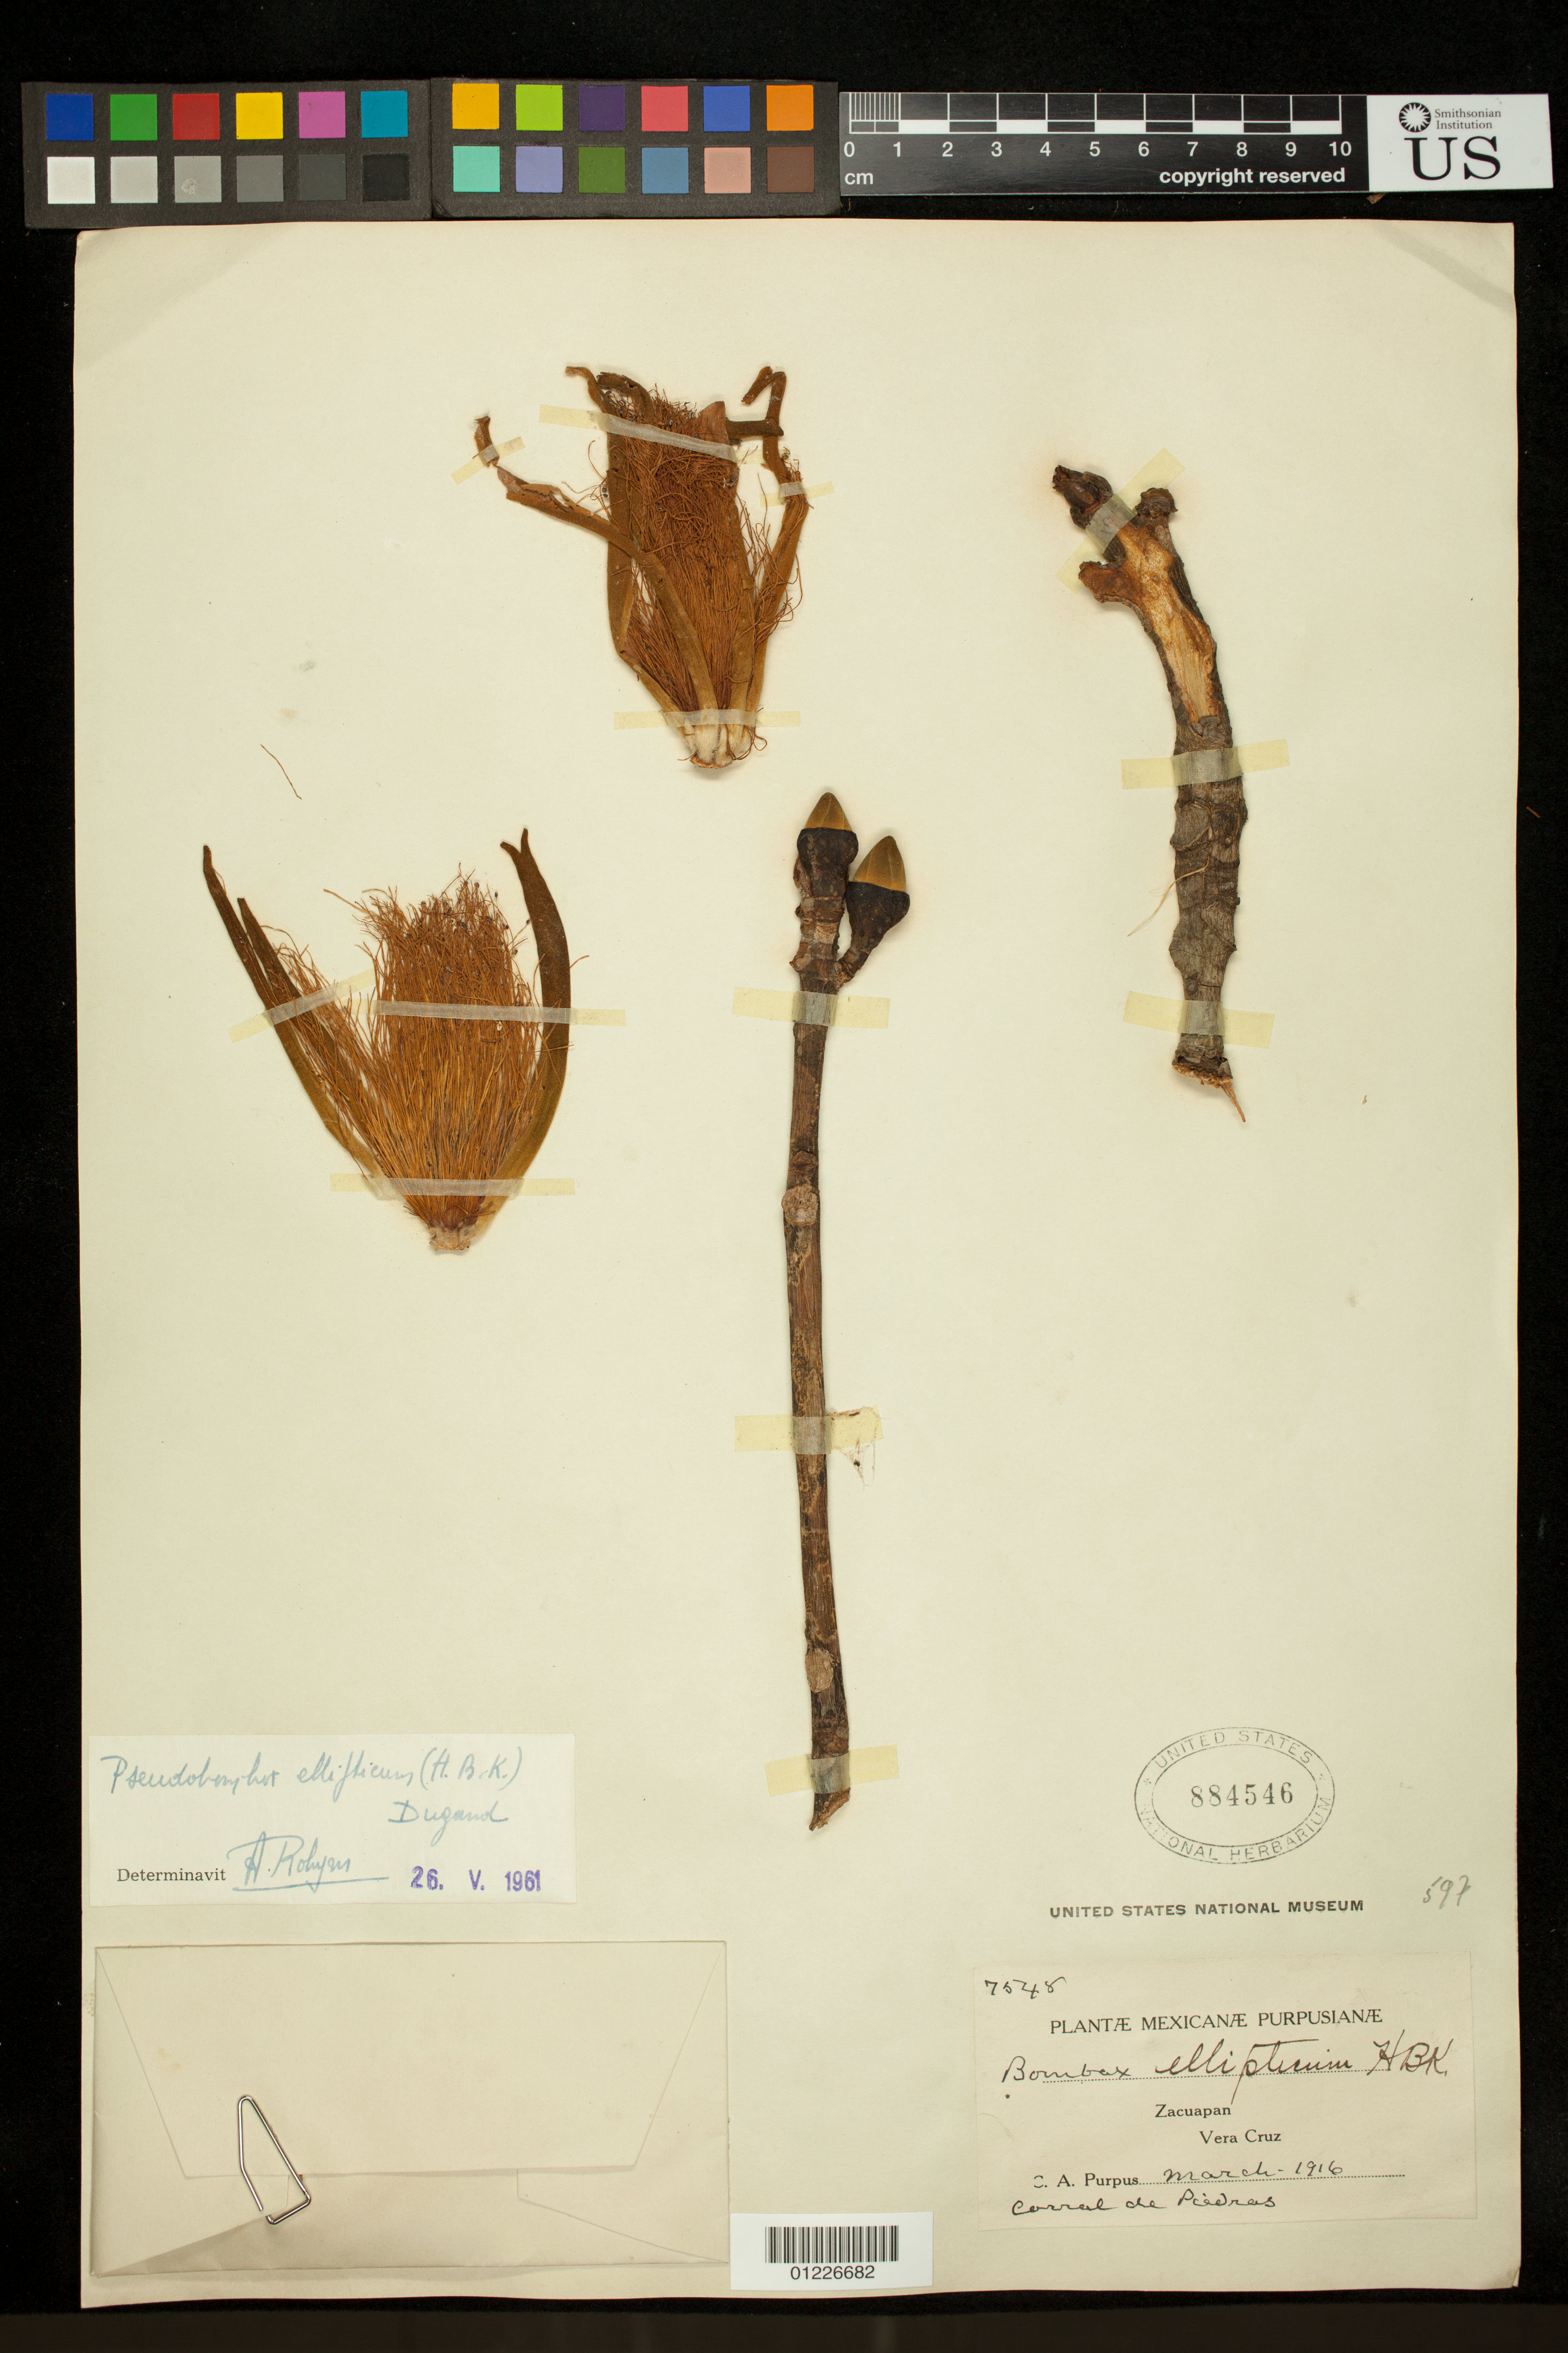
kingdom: Plantae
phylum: Tracheophyta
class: Magnoliopsida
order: Malvales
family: Malvaceae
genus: Pseudobombax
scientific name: Pseudobombax ellipticum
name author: (Kunth) Dugand G.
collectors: C. A. Purpus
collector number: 7548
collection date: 1916-03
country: Mexico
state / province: Veracruz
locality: Zacuapan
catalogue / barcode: US 884546